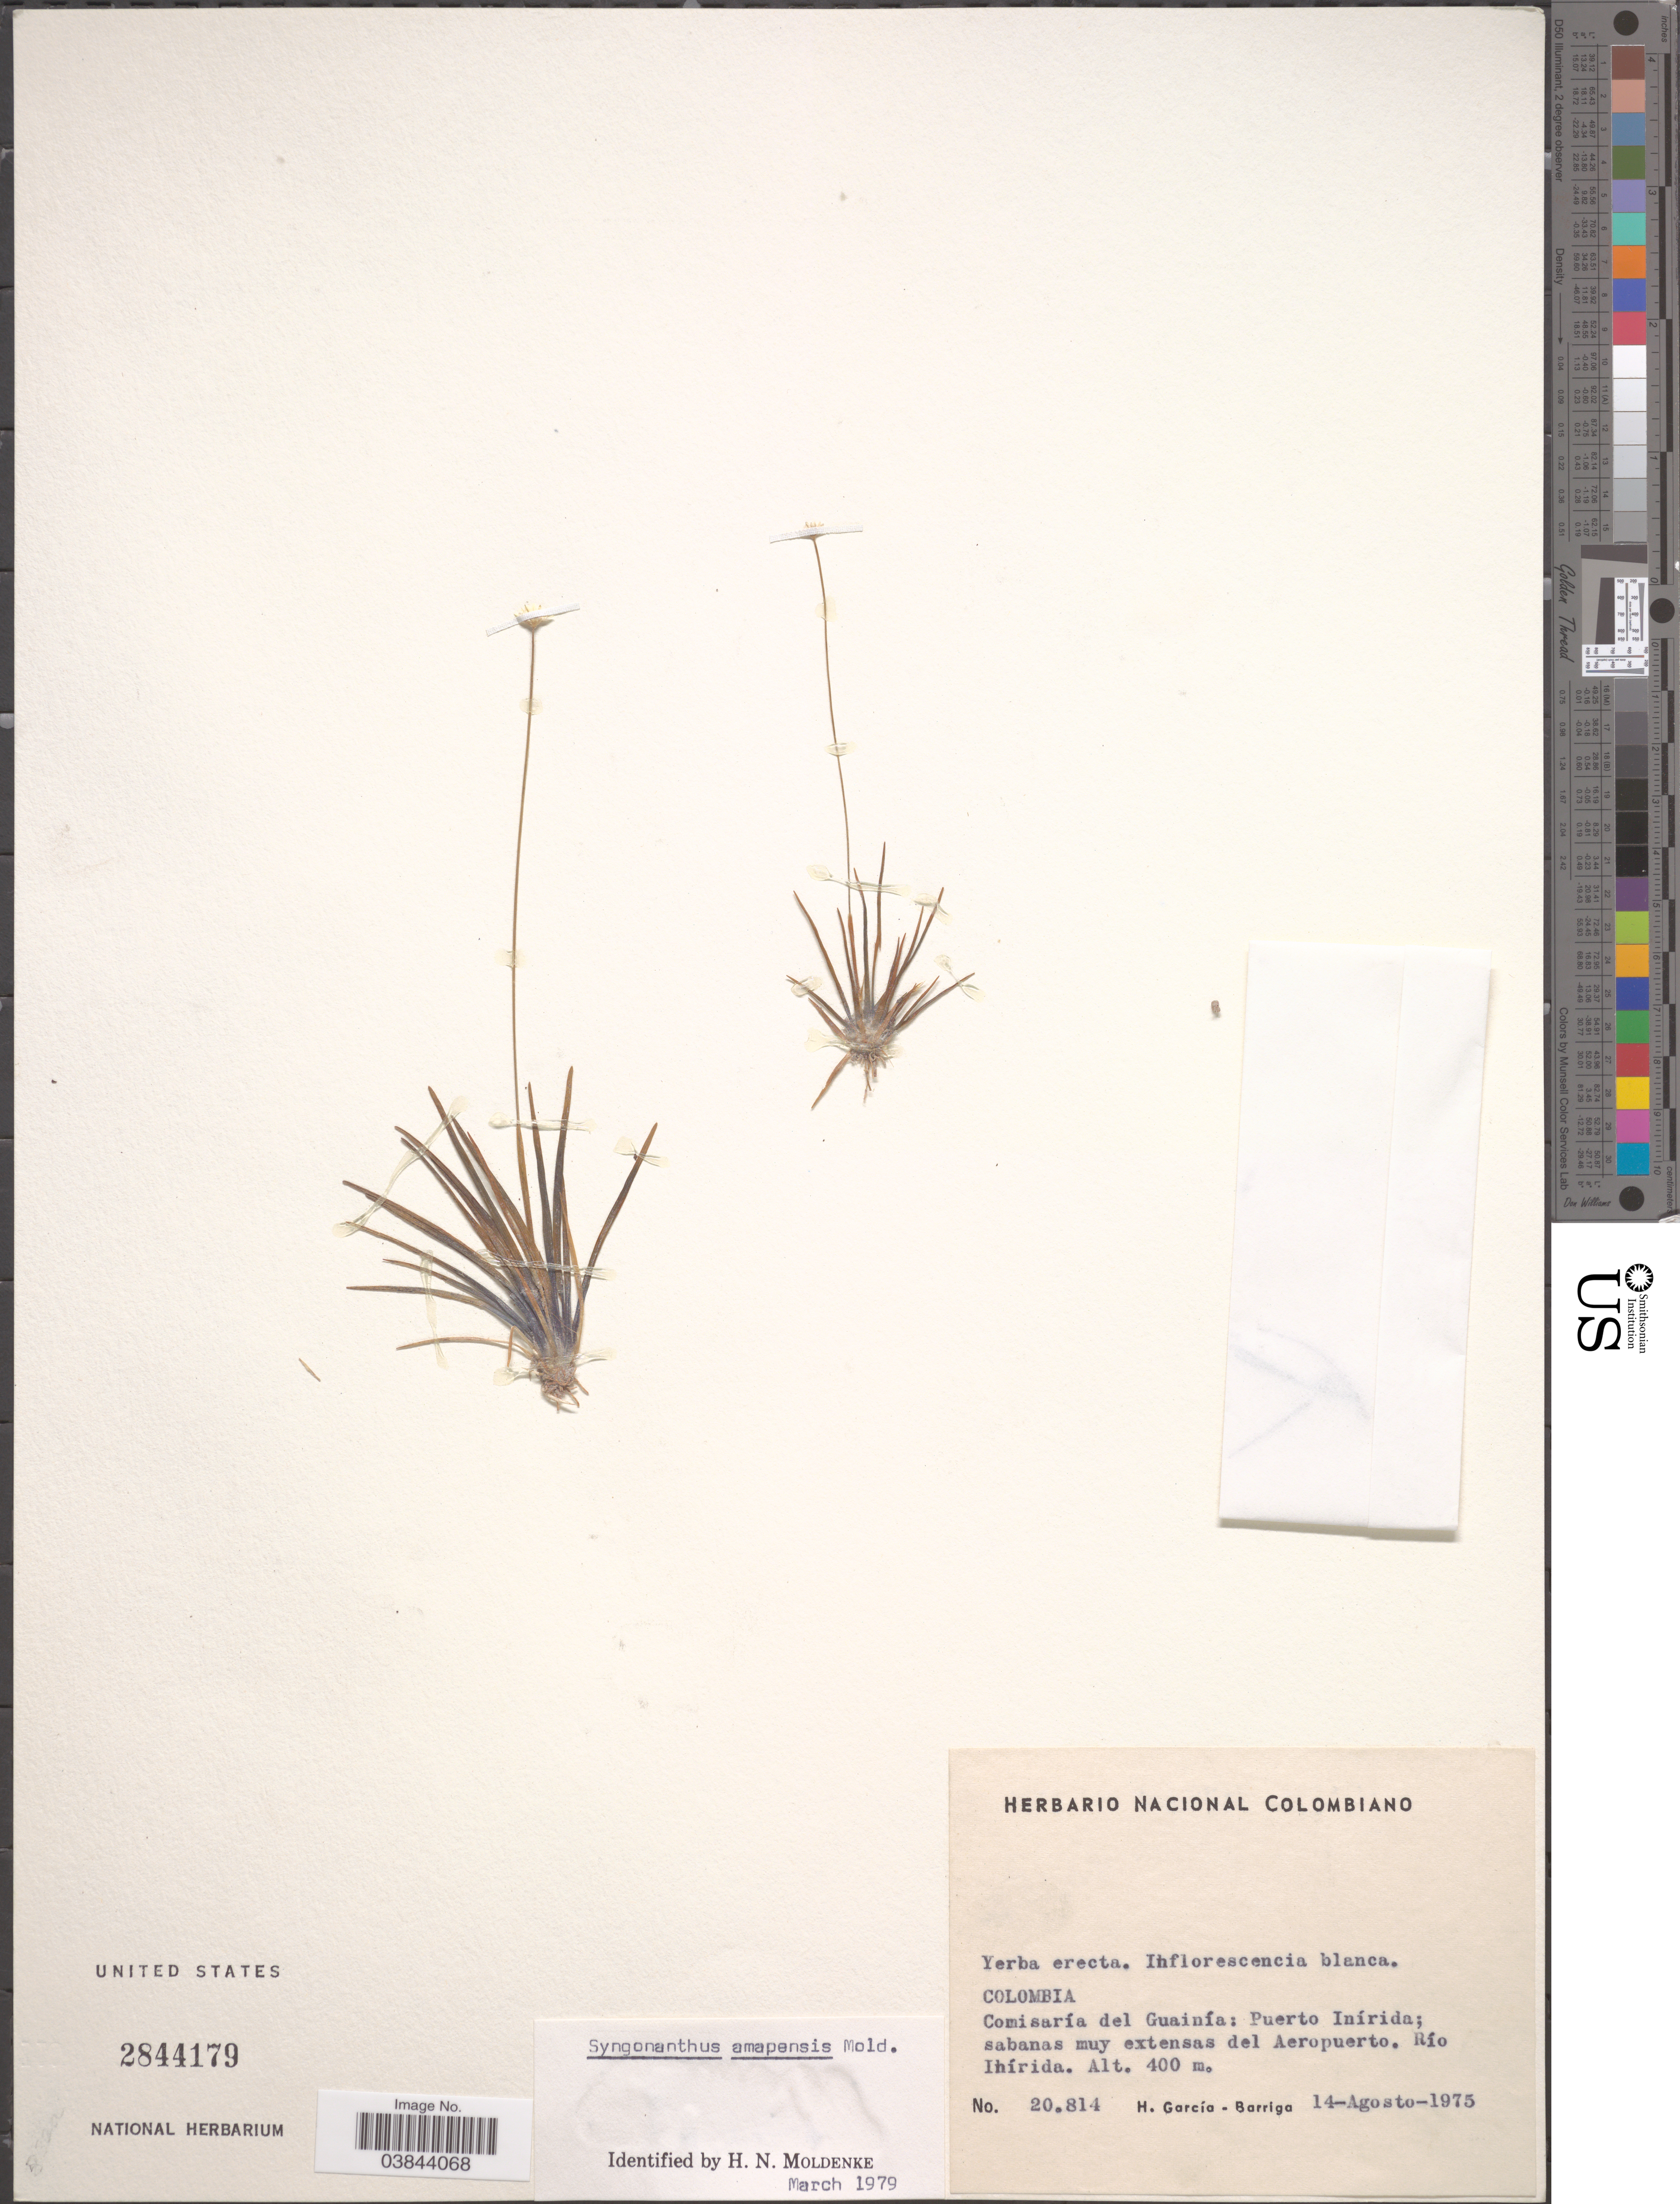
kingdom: Plantae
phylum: Tracheophyta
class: Liliopsida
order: Poales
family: Eriocaulaceae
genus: Syngonanthus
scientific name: Syngonanthus amapensis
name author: Moldenke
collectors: H. García Barriga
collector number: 20814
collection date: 1975-08-14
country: Colombia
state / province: Guainía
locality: Comisaría del Guainía: Puerto Inírida; sabans muy extensas del Aeropuerto. Río Inírida.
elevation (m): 400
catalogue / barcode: US 2844179